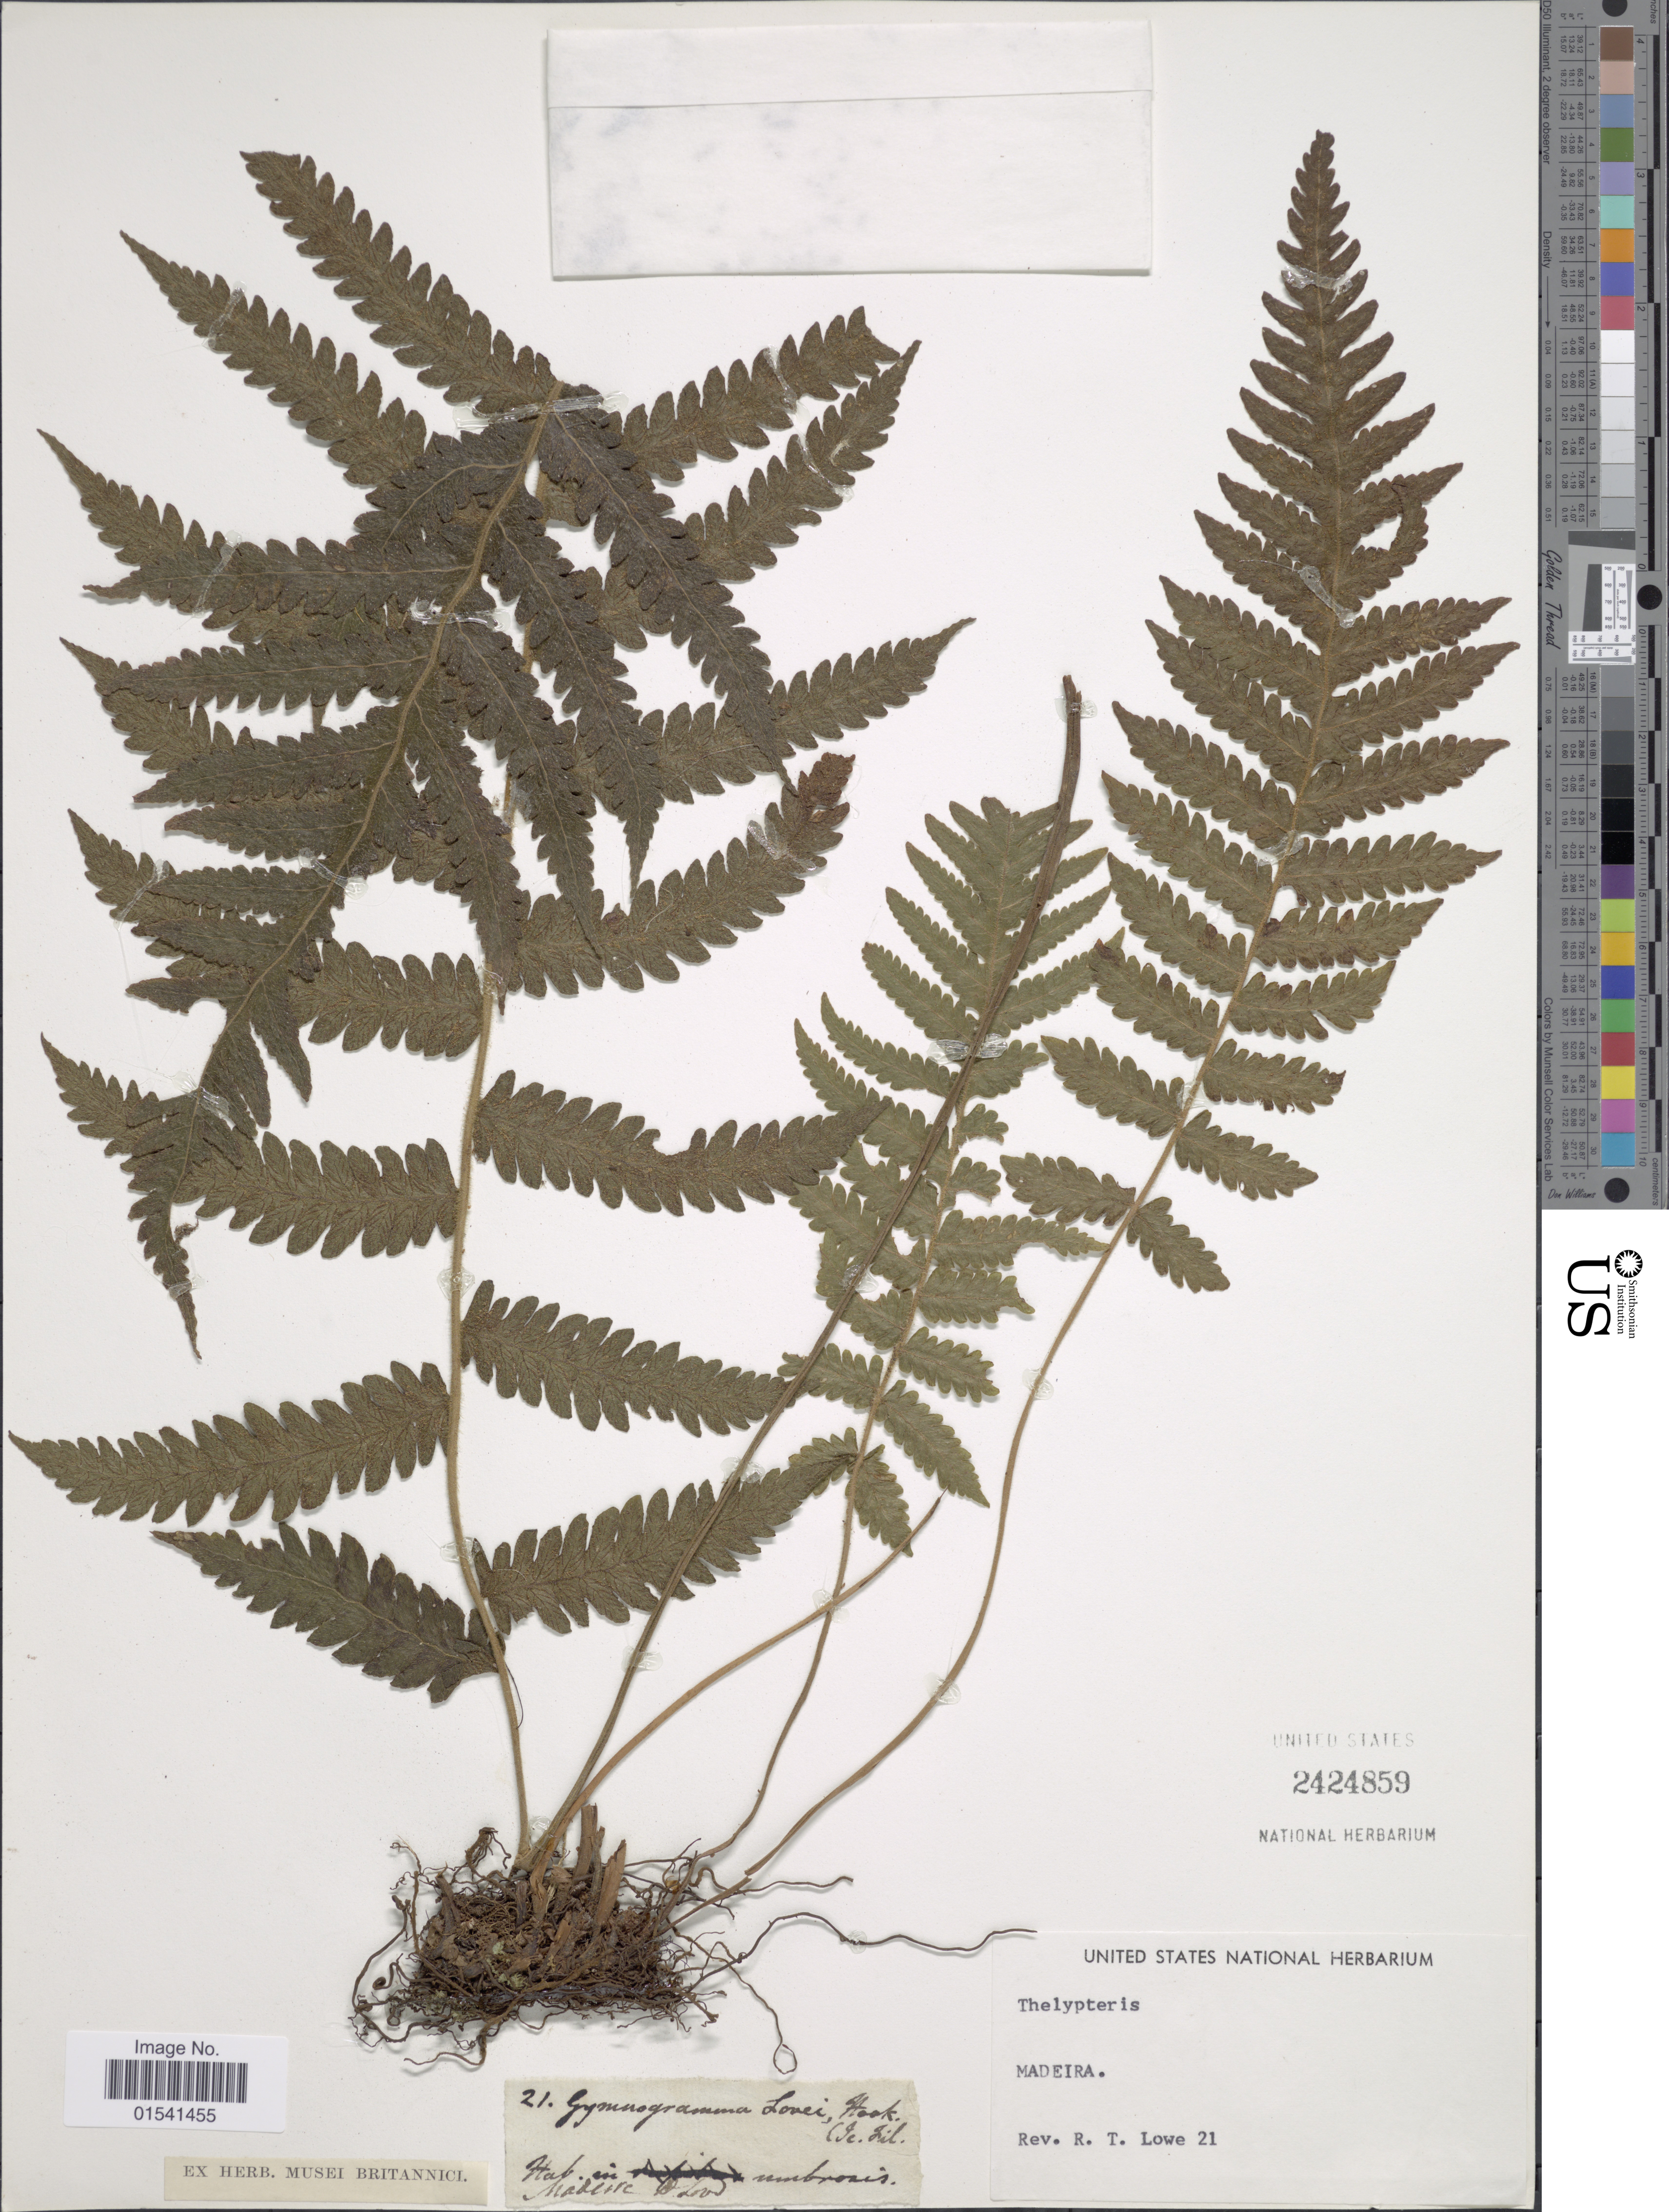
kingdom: Plantae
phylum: Tracheophyta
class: Polypodiopsida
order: Polypodiales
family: Thelypteridaceae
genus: Stegnogramma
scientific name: Stegnogramma pozoi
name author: (Lag.) K. Iwats.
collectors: R. T. Lowe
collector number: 21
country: Portugal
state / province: Madeira (Aut. Reg.)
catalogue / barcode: US 2424859